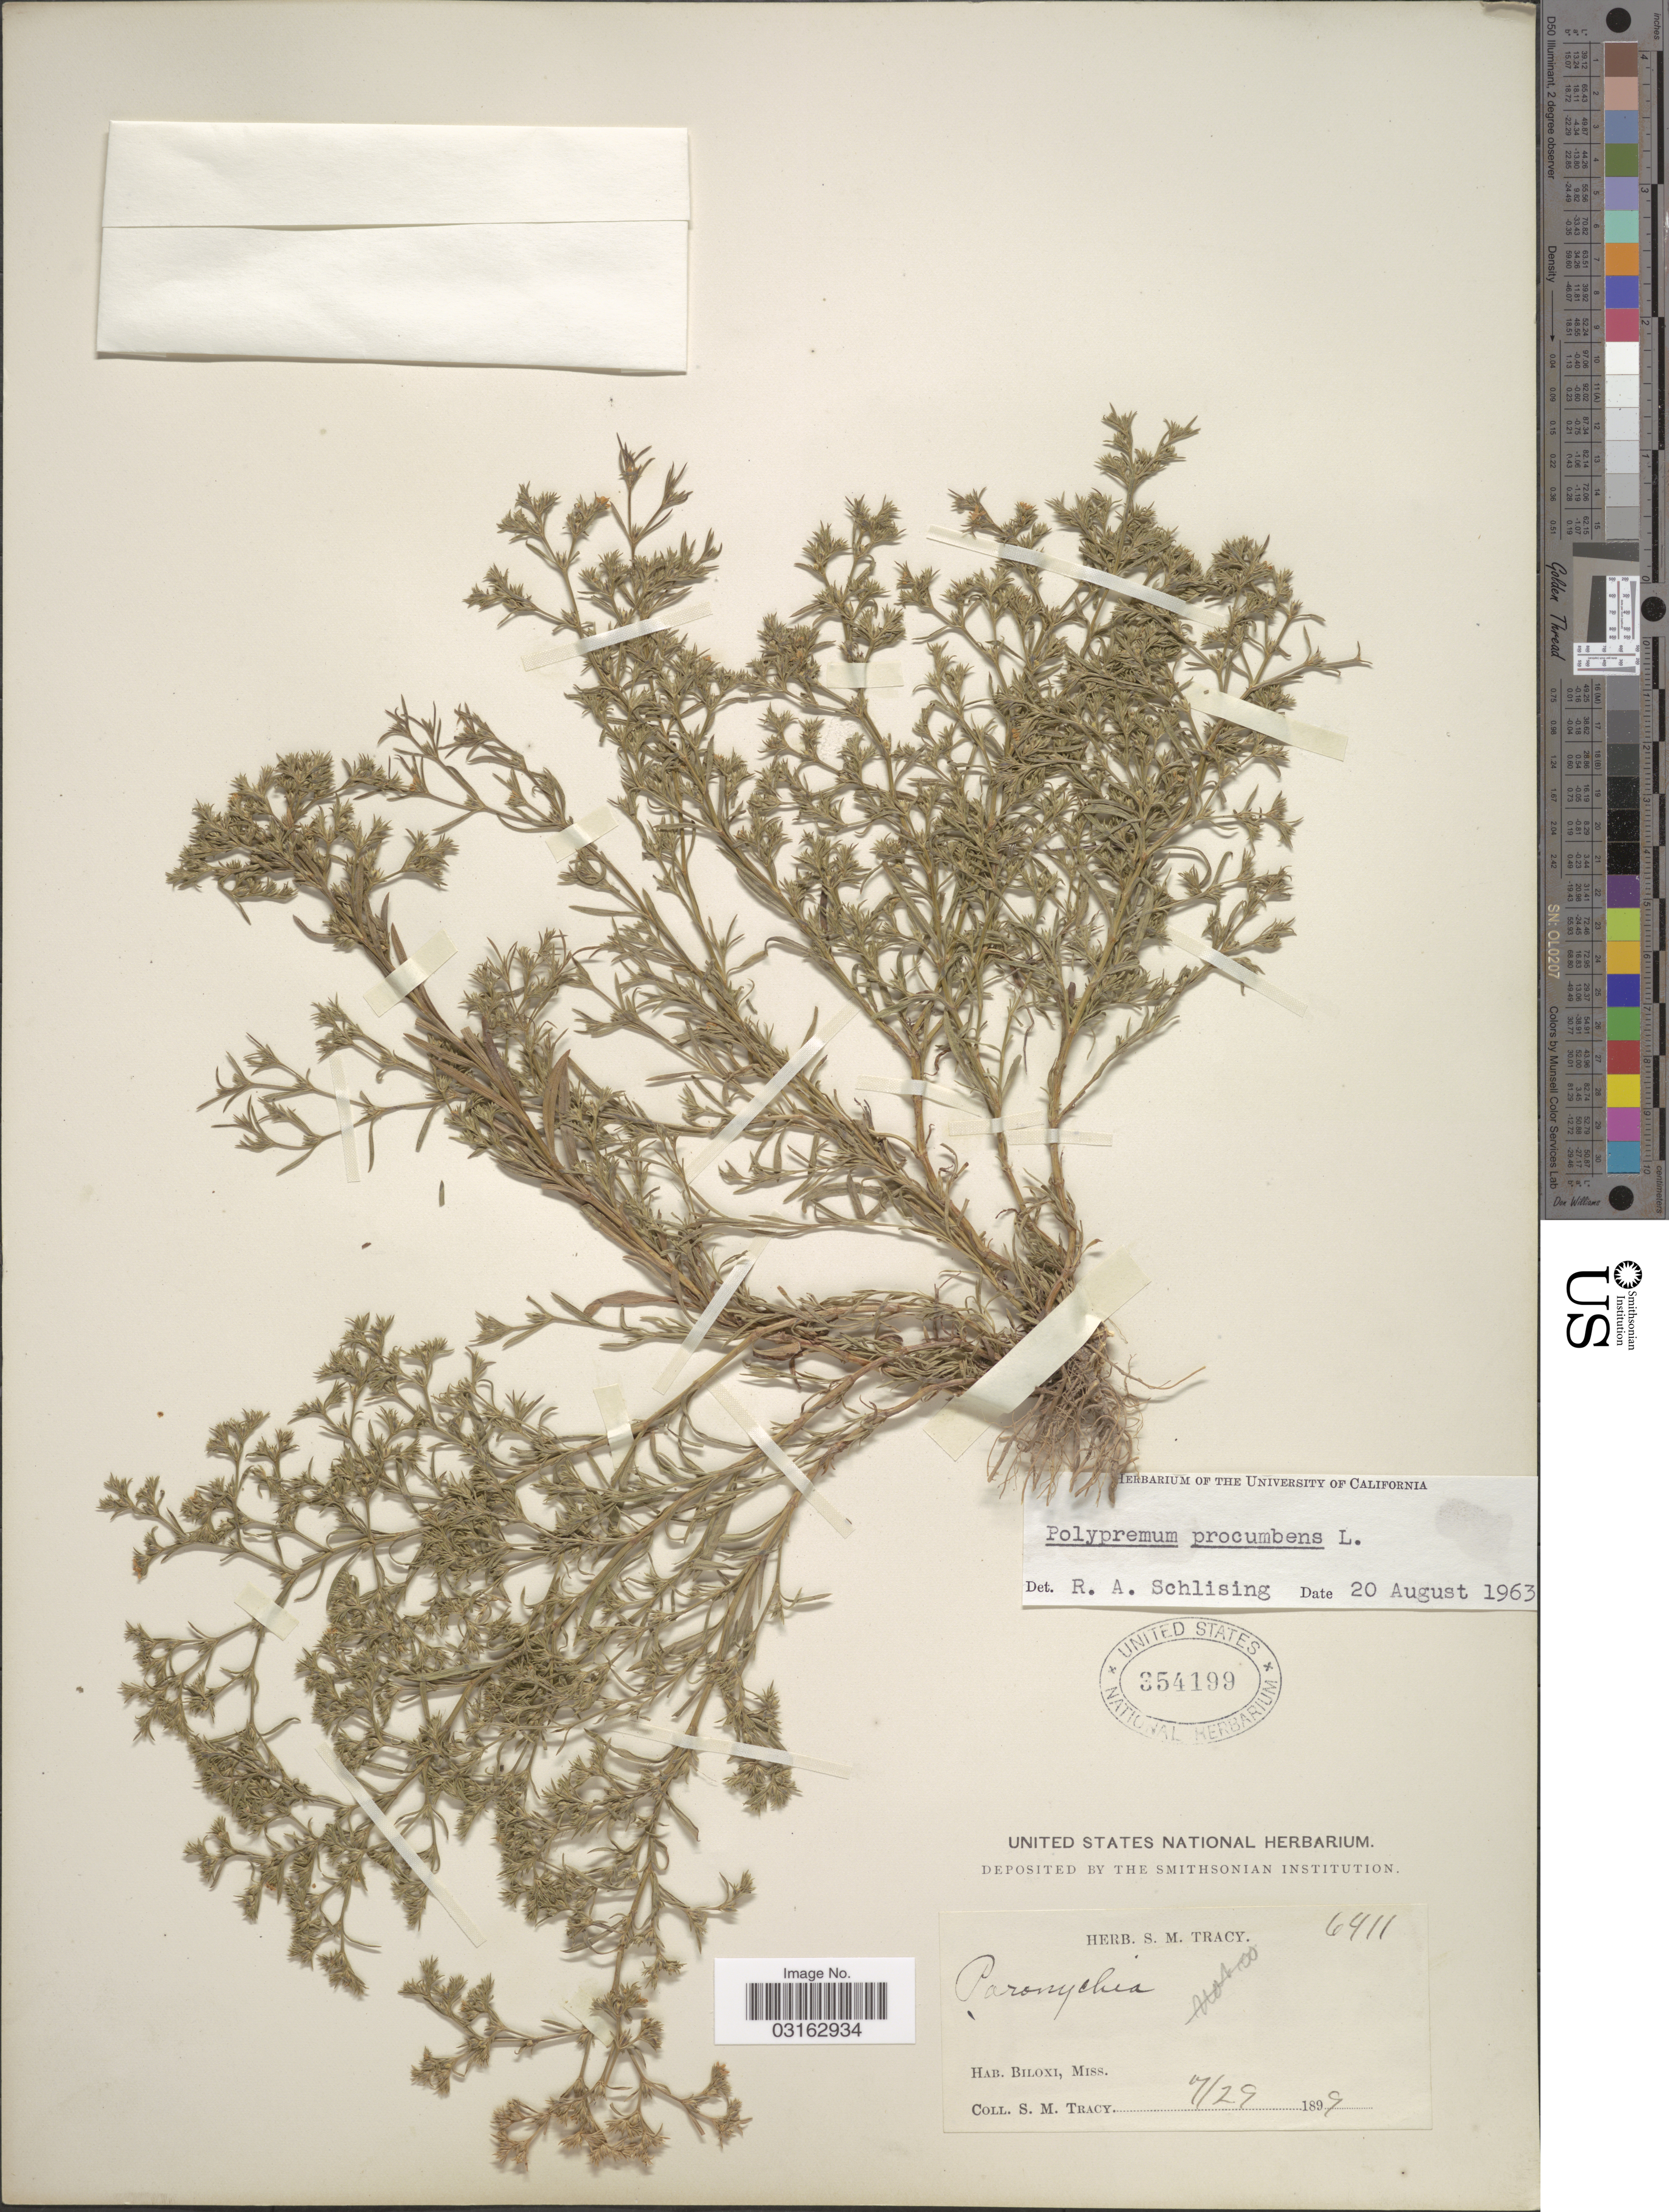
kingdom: Plantae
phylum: Tracheophyta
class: Magnoliopsida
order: Lamiales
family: Tetrachondraceae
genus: Polypremum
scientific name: Polypremum procumbens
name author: L.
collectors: S. M. Tracy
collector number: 6411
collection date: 1899-07-29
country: United States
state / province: Mississippi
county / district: Harrison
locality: Biloxi.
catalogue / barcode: US 354199